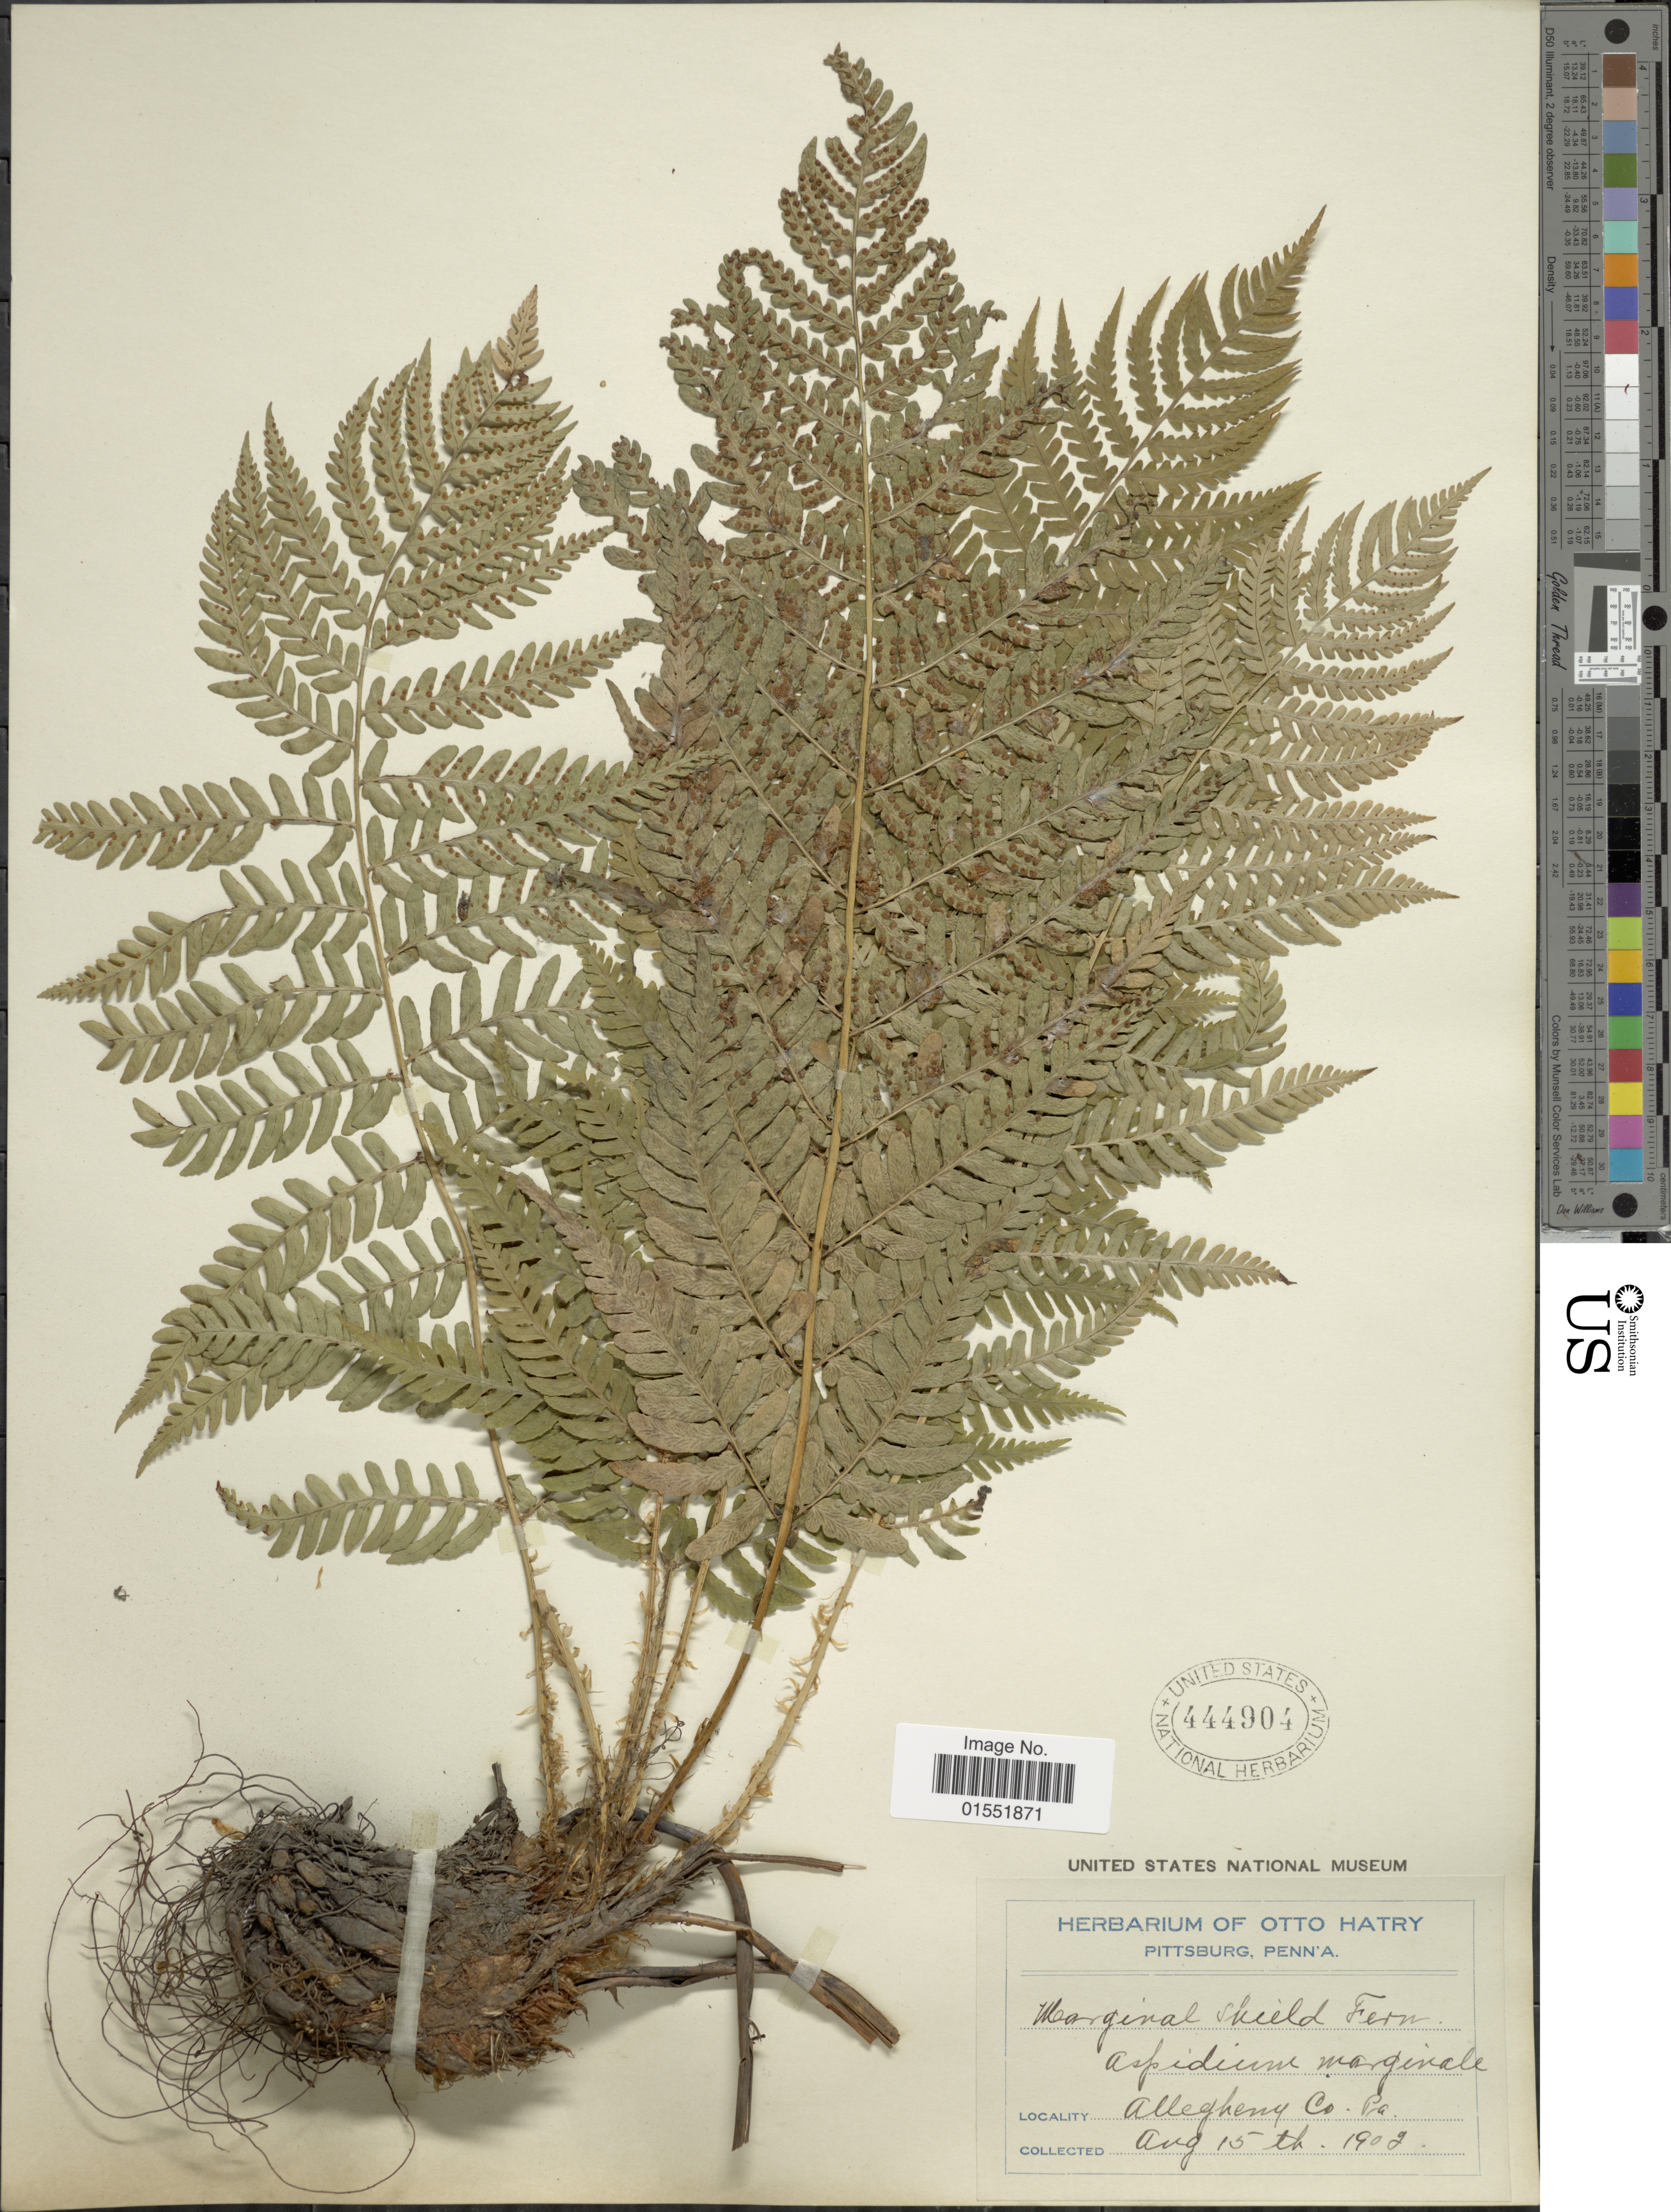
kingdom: Plantae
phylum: Tracheophyta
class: Polypodiopsida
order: Polypodiales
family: Dryopteridaceae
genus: Dryopteris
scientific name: Dryopteris marginalis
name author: (L.) A. Gray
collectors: ex herb. Otto Hatry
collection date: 1909-08-15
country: United States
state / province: Pennsylvania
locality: Allegheny Co.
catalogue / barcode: US 444904